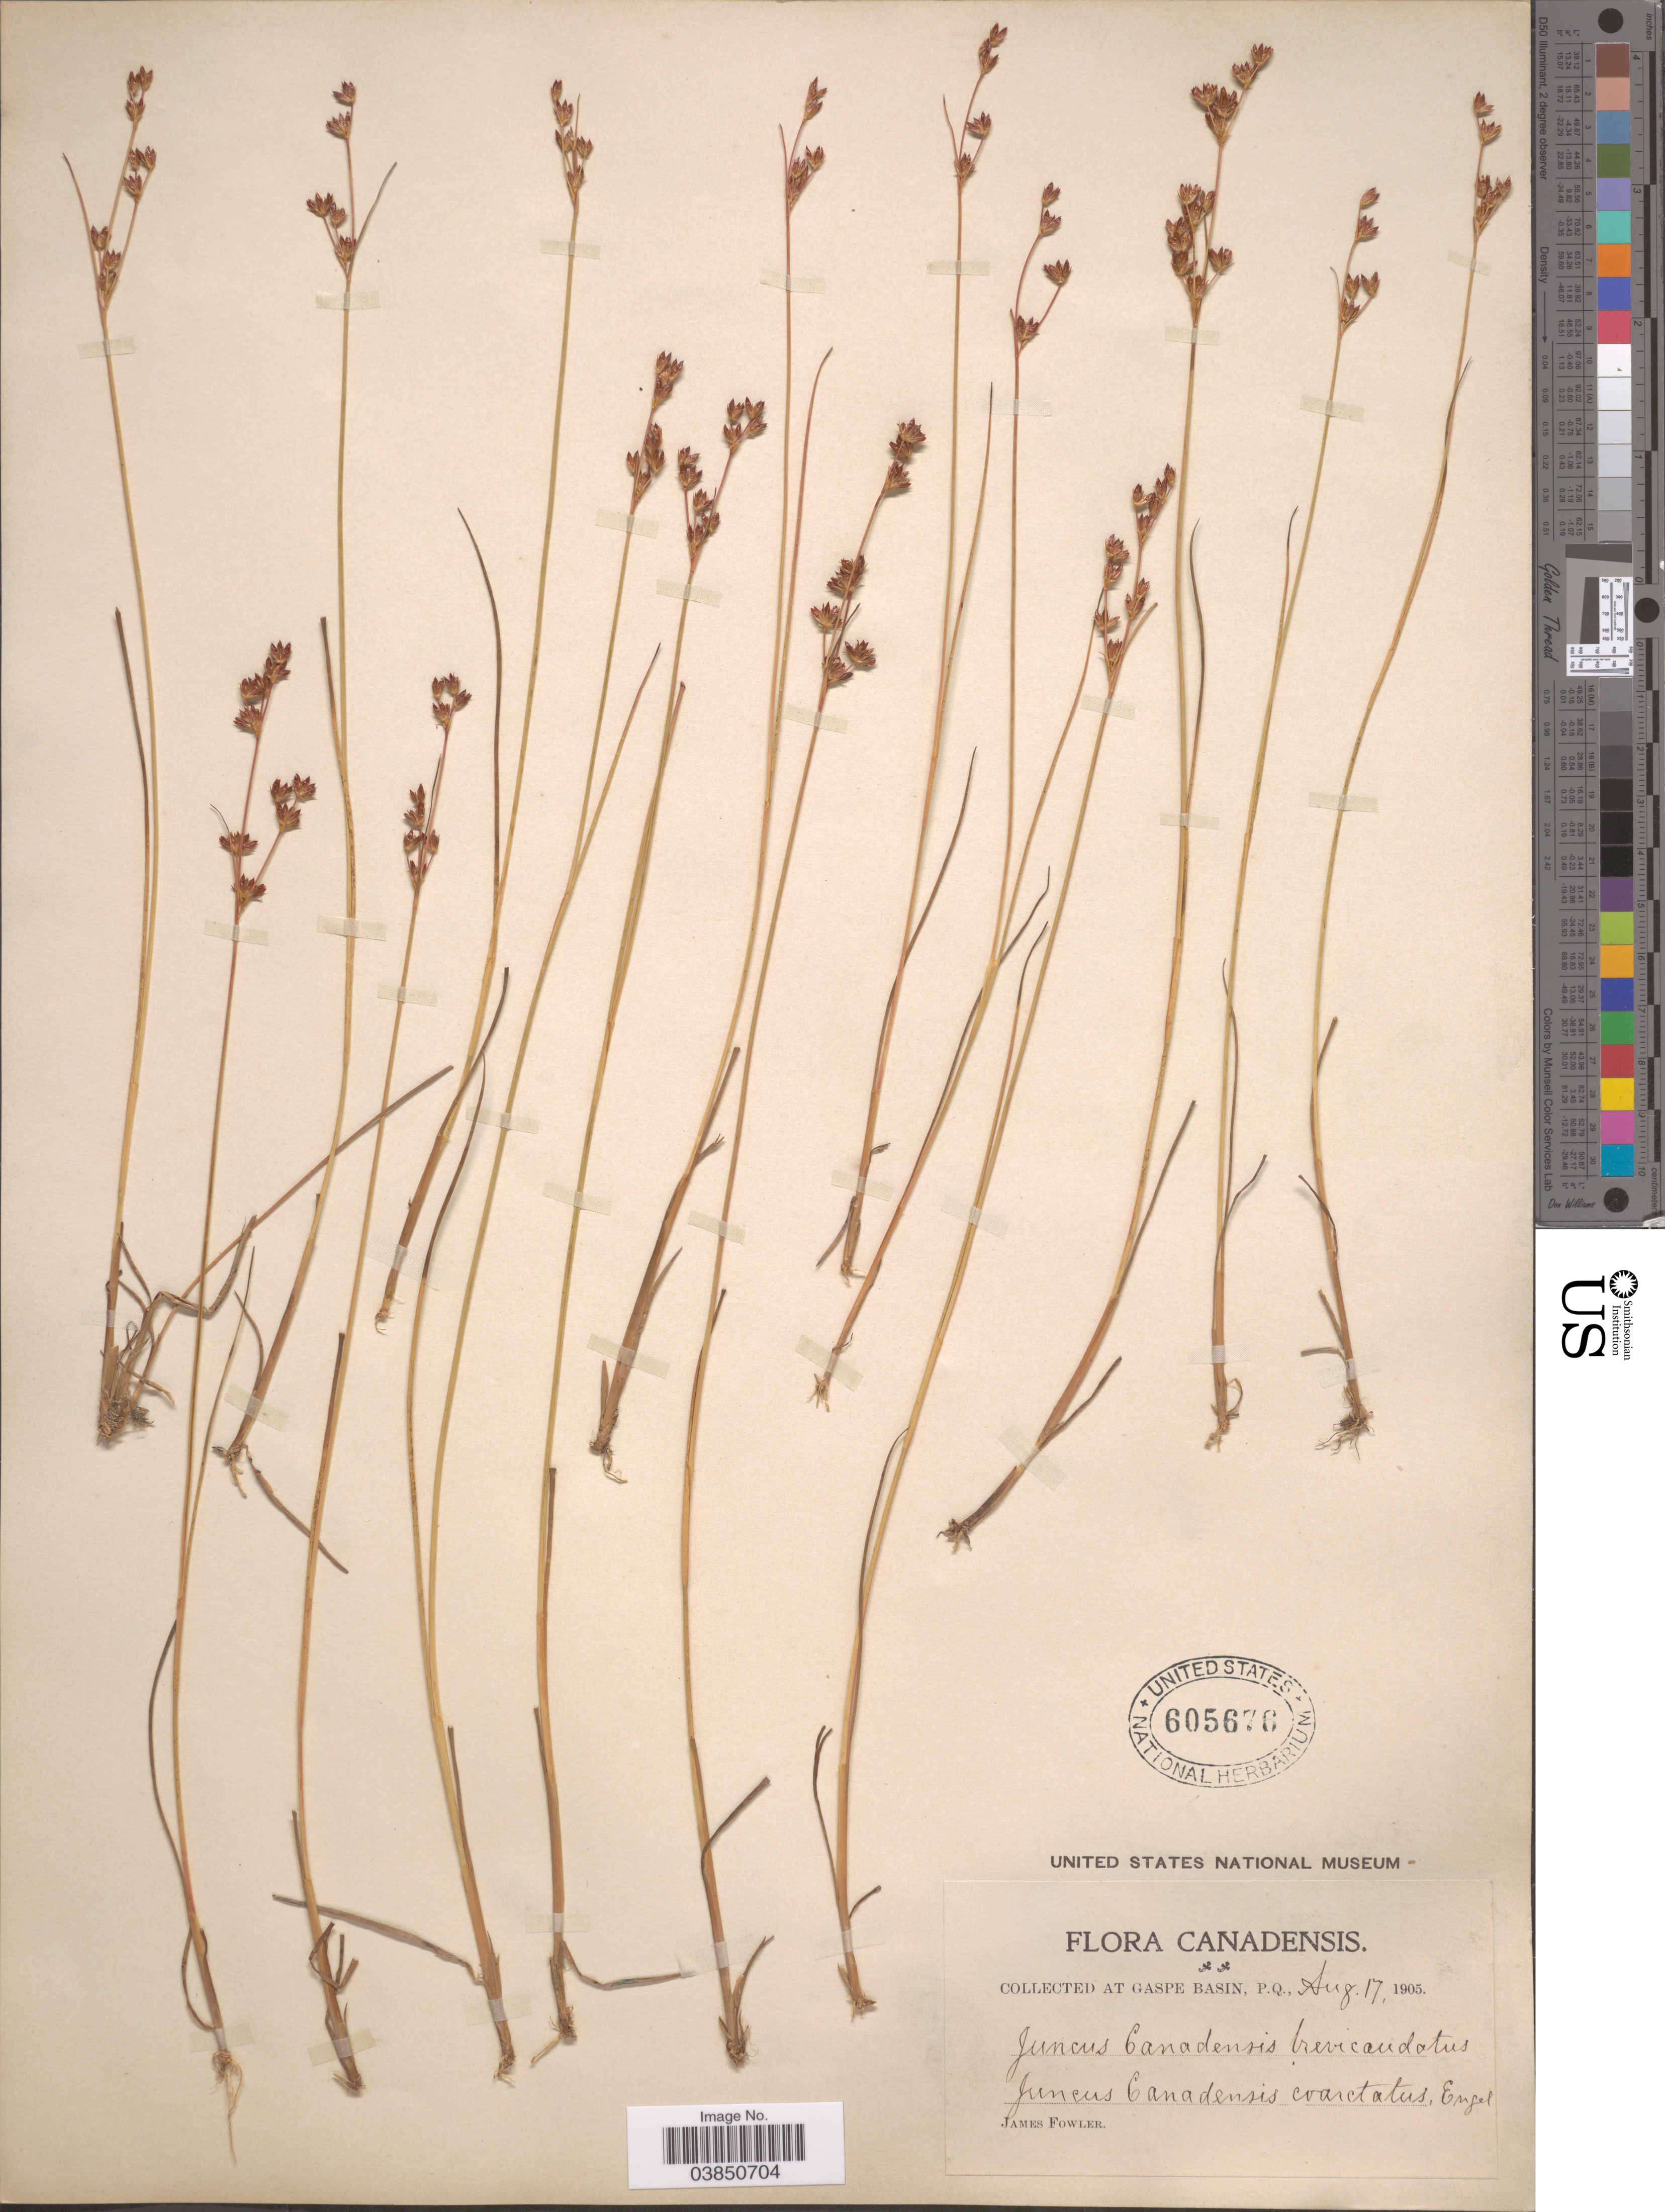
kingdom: Plantae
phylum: Tracheophyta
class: Liliopsida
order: Poales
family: Juncaceae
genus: Juncus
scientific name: Juncus brevicaudatus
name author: (Engelm.) Fernald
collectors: J. P. Fowler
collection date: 1905-08-17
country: Canada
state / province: Quebec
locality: At Gaspe Basin.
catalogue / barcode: US 605676